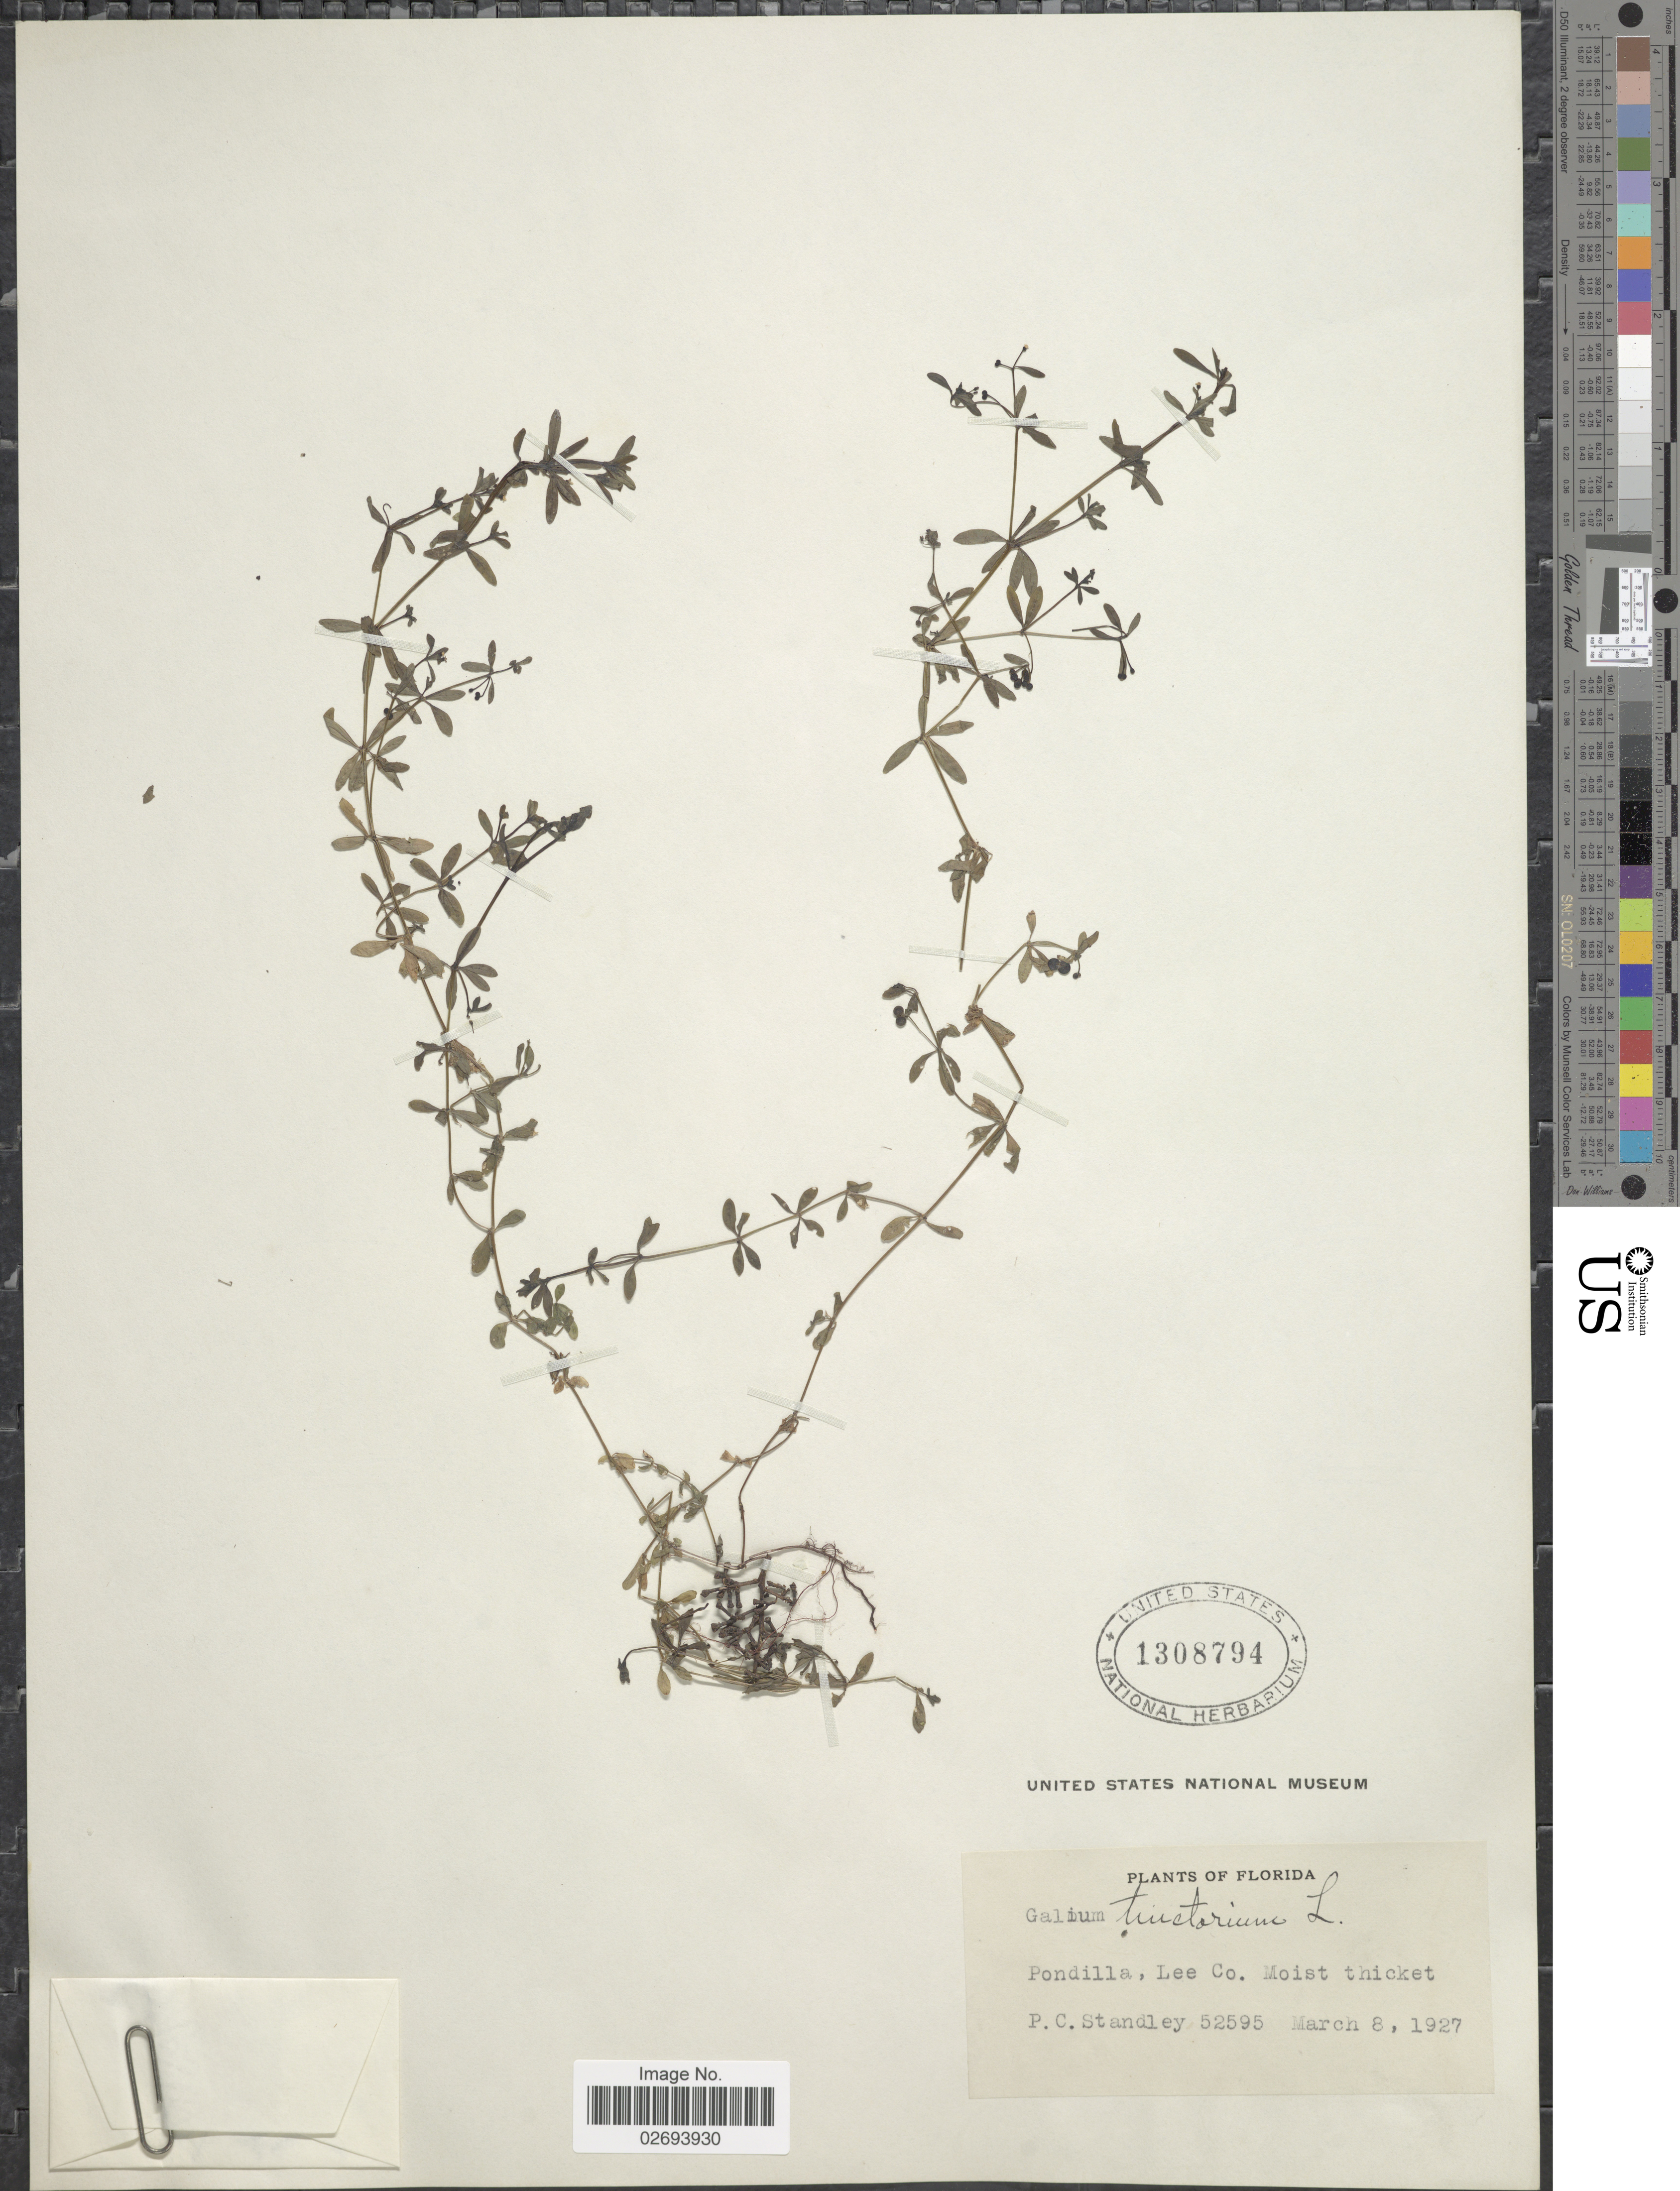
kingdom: Plantae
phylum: Tracheophyta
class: Magnoliopsida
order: Gentianales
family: Rubiaceae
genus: Galium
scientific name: Galium tinctorium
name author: (L.) Scop.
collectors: P. C. Standley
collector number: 52595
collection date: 1927-03-08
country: United States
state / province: Florida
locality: Pondilla, Lee Co.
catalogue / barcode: US 1308794